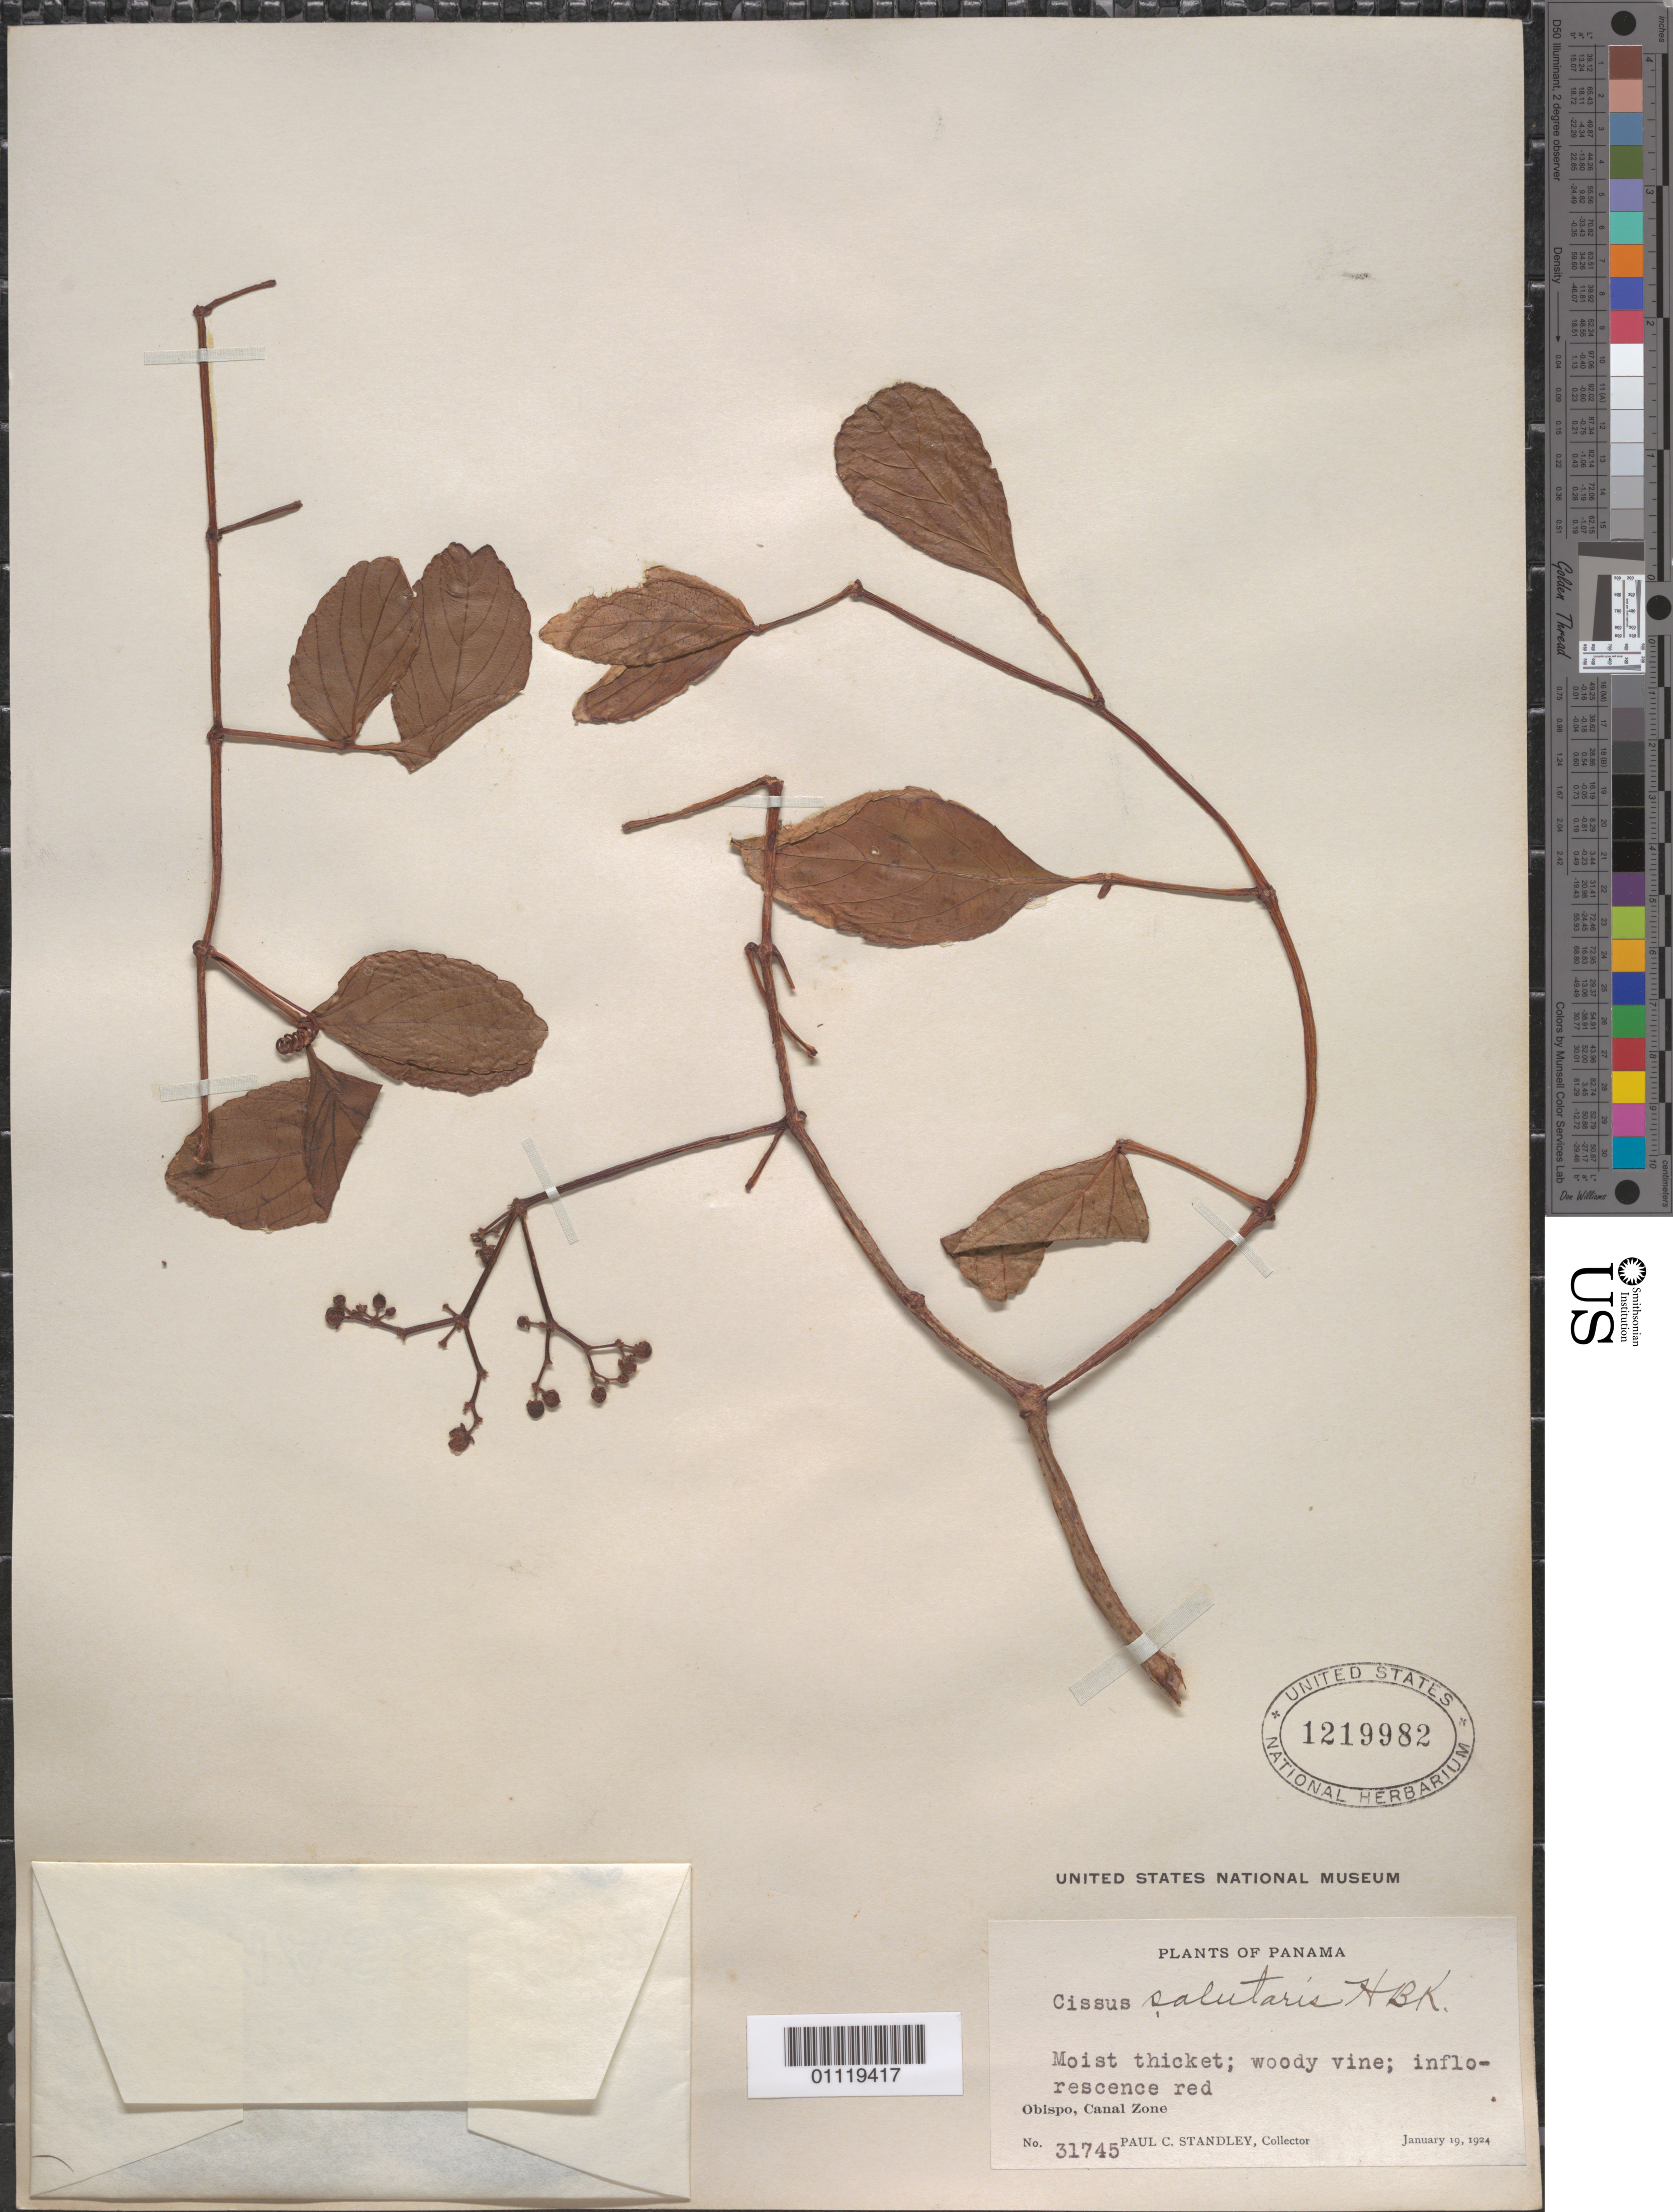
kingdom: Plantae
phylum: Tracheophyta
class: Magnoliopsida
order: Vitales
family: Vitaceae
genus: Cissus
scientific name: Cissus erosa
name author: Rich.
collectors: P. C. Standley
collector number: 31745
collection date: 1924-01-19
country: Panama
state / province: Colón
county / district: Canal Zone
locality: Obispo.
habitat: Woody vine. Moist thicket.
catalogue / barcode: US 1219982